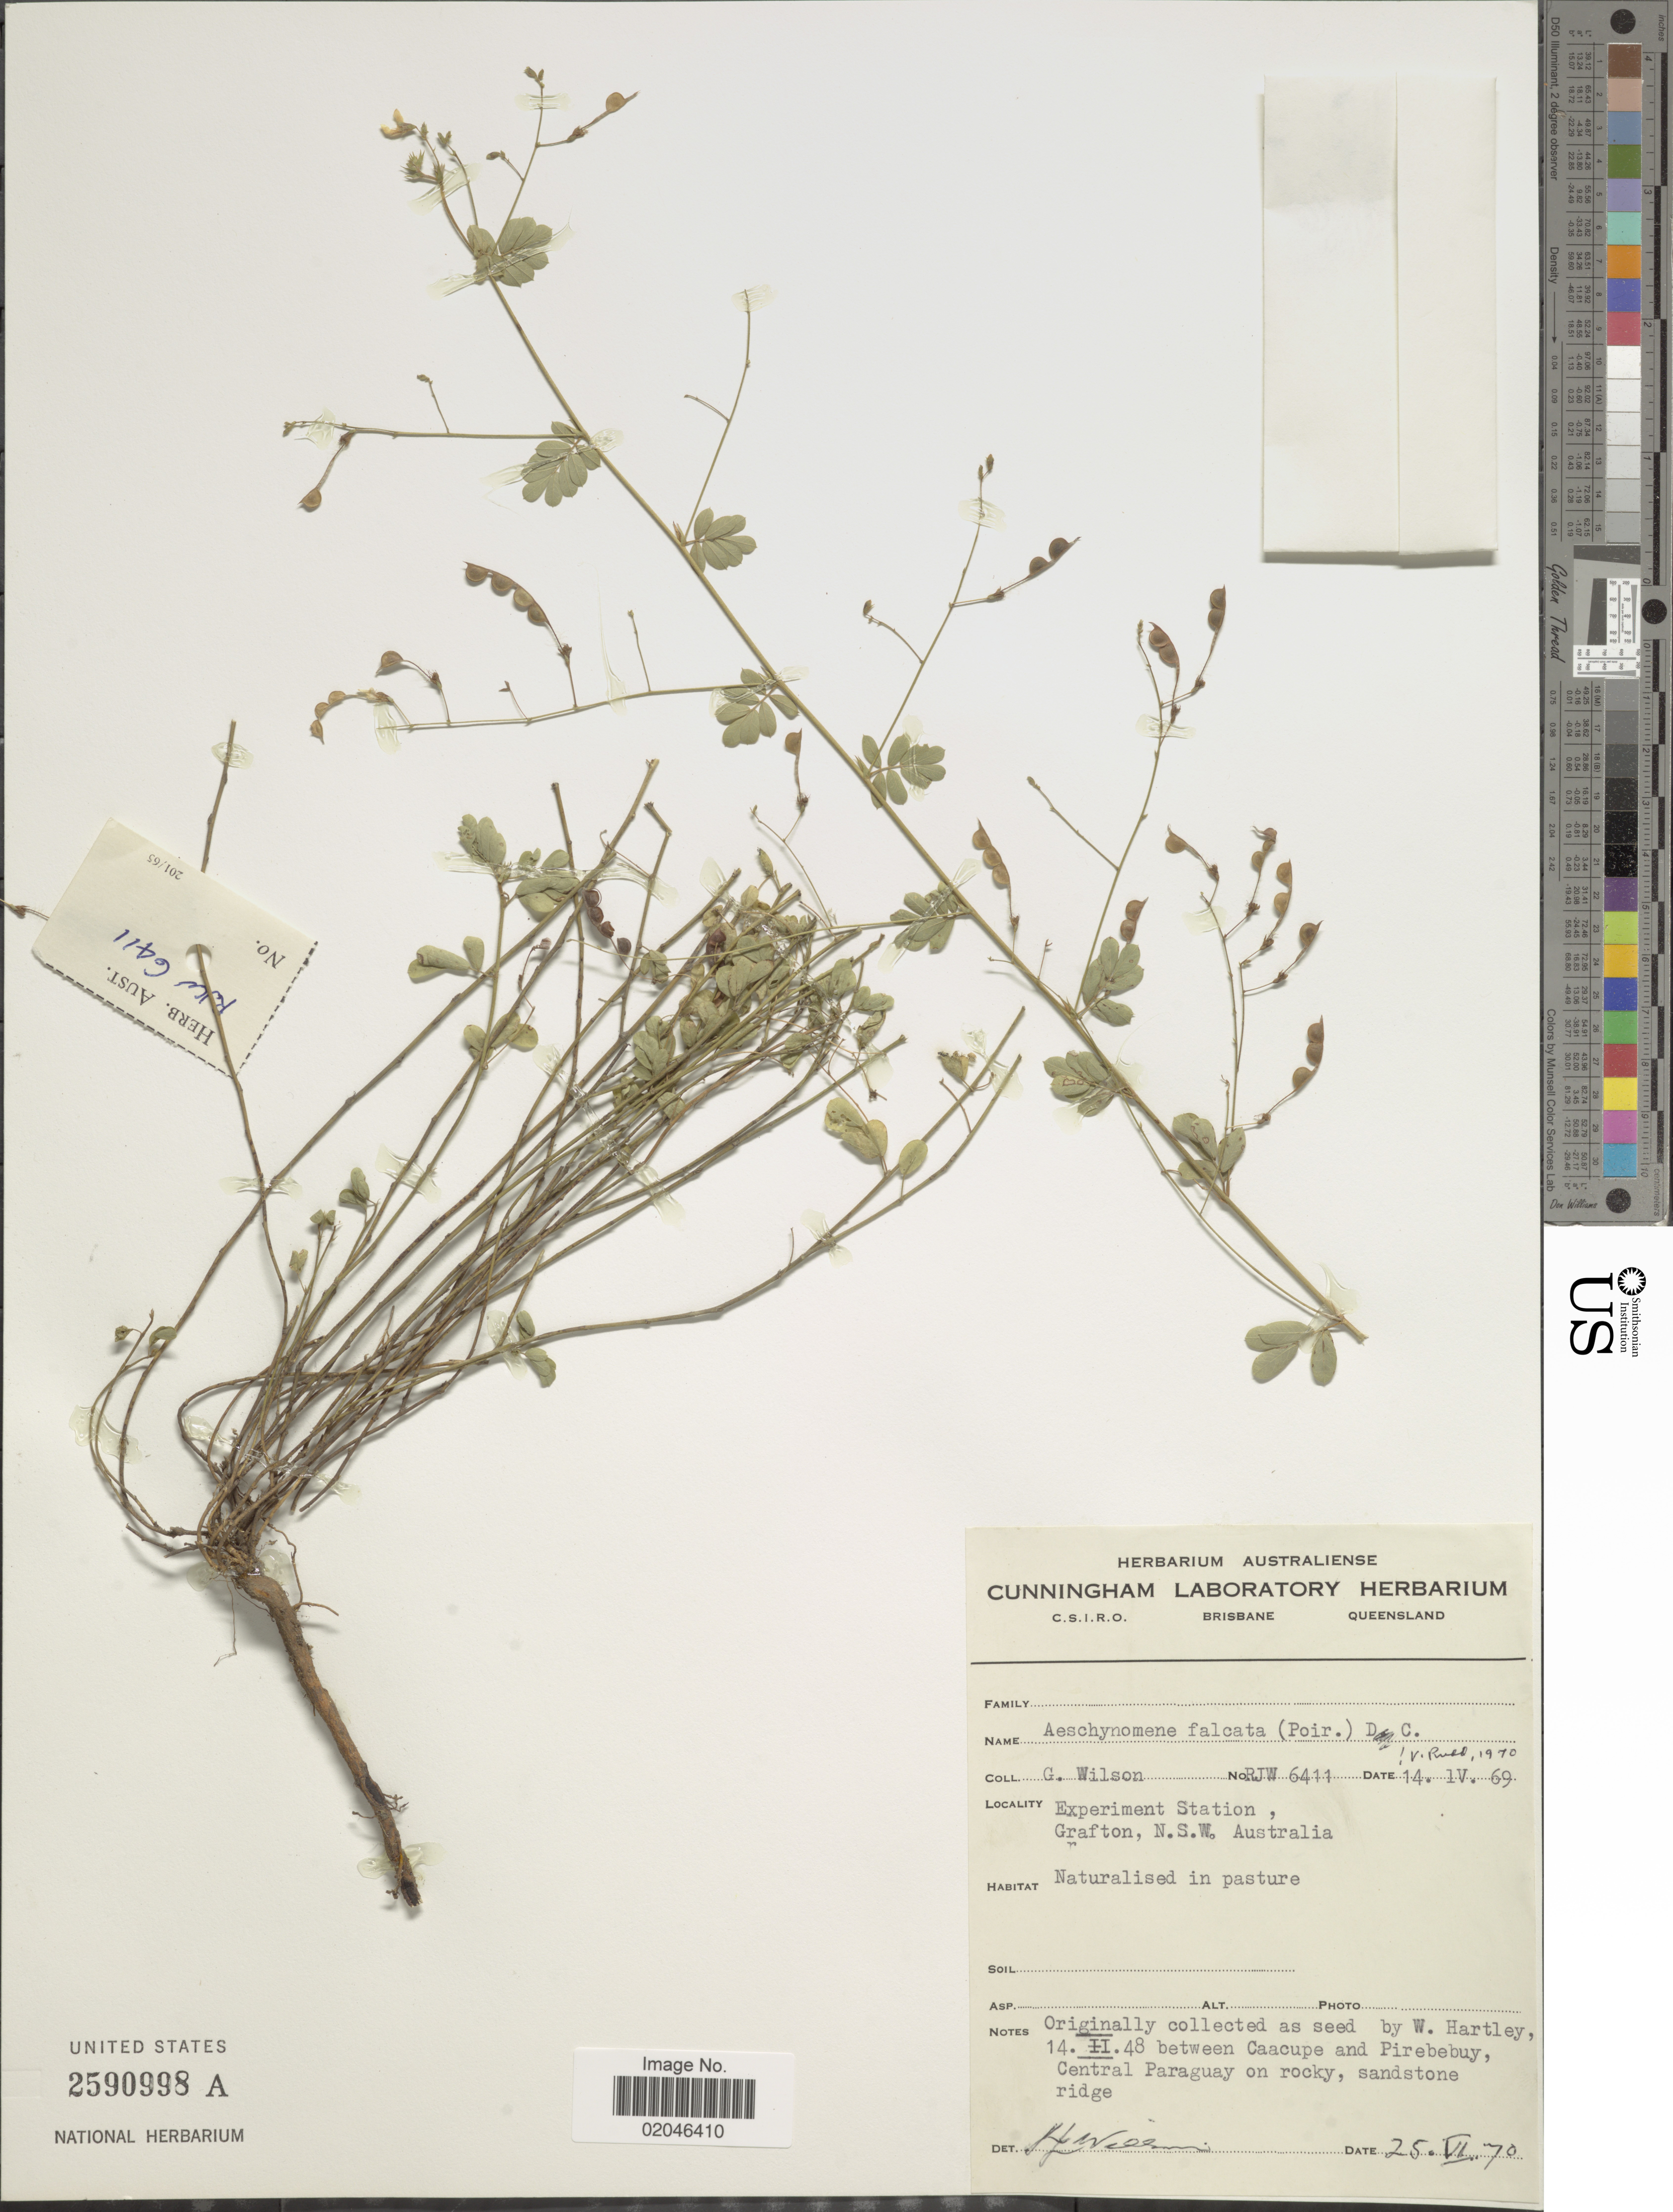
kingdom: Plantae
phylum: Tracheophyta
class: Magnoliopsida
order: Fabales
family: Fabaceae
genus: Aeschynomene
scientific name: Aeschynomene falcata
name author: (Poir.) DC.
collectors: G. Wilson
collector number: RJW 6411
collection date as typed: Transcribed d/m/y: 14/4/69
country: Australia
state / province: New South Wales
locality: Experiment Station, Grafton, N.S.W. Australia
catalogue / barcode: US 2590998A